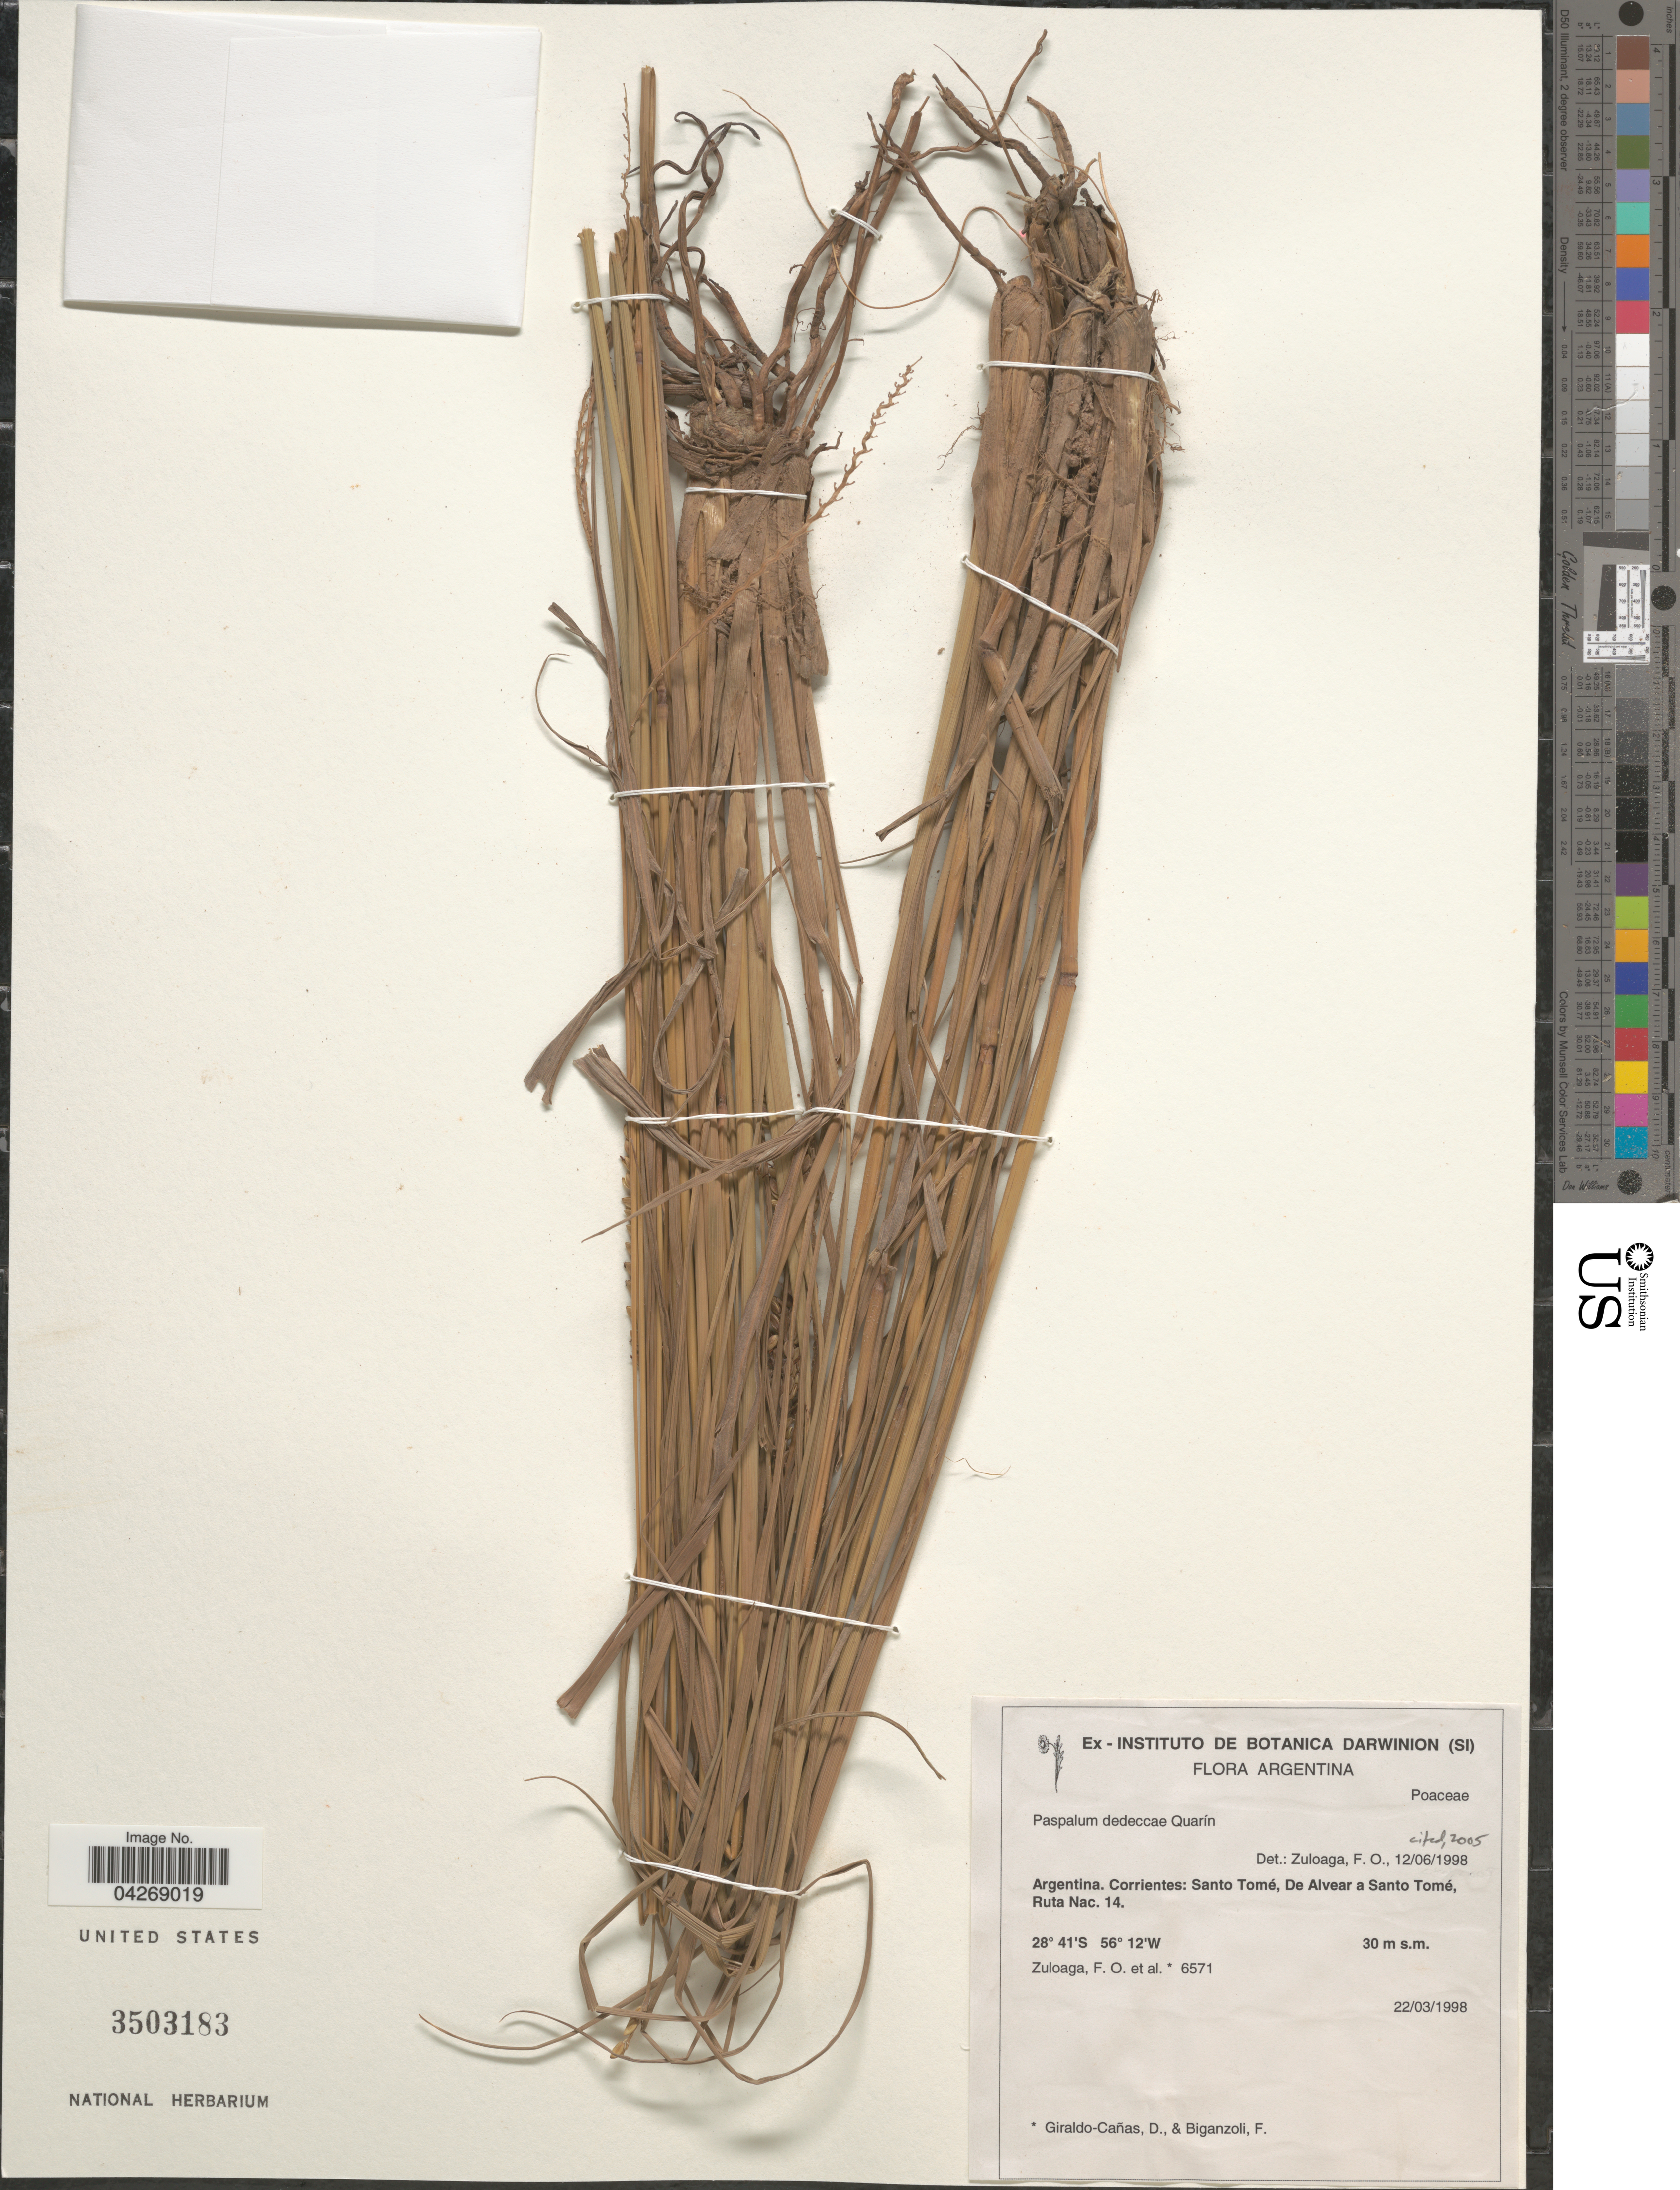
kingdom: Plantae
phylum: Tracheophyta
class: Liliopsida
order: Poales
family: Poaceae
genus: Paspalum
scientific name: Paspalum dedeccae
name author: Quarin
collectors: F. O. Zuloaga, D. Giraldo-Cañas & F. Biganzoli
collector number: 6571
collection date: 1998-03-22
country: Argentina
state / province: Corrientes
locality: Santo Tomé, De Alvear a Santo Tomé, Ruta Nac. 14.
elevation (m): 30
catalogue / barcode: US 3503183